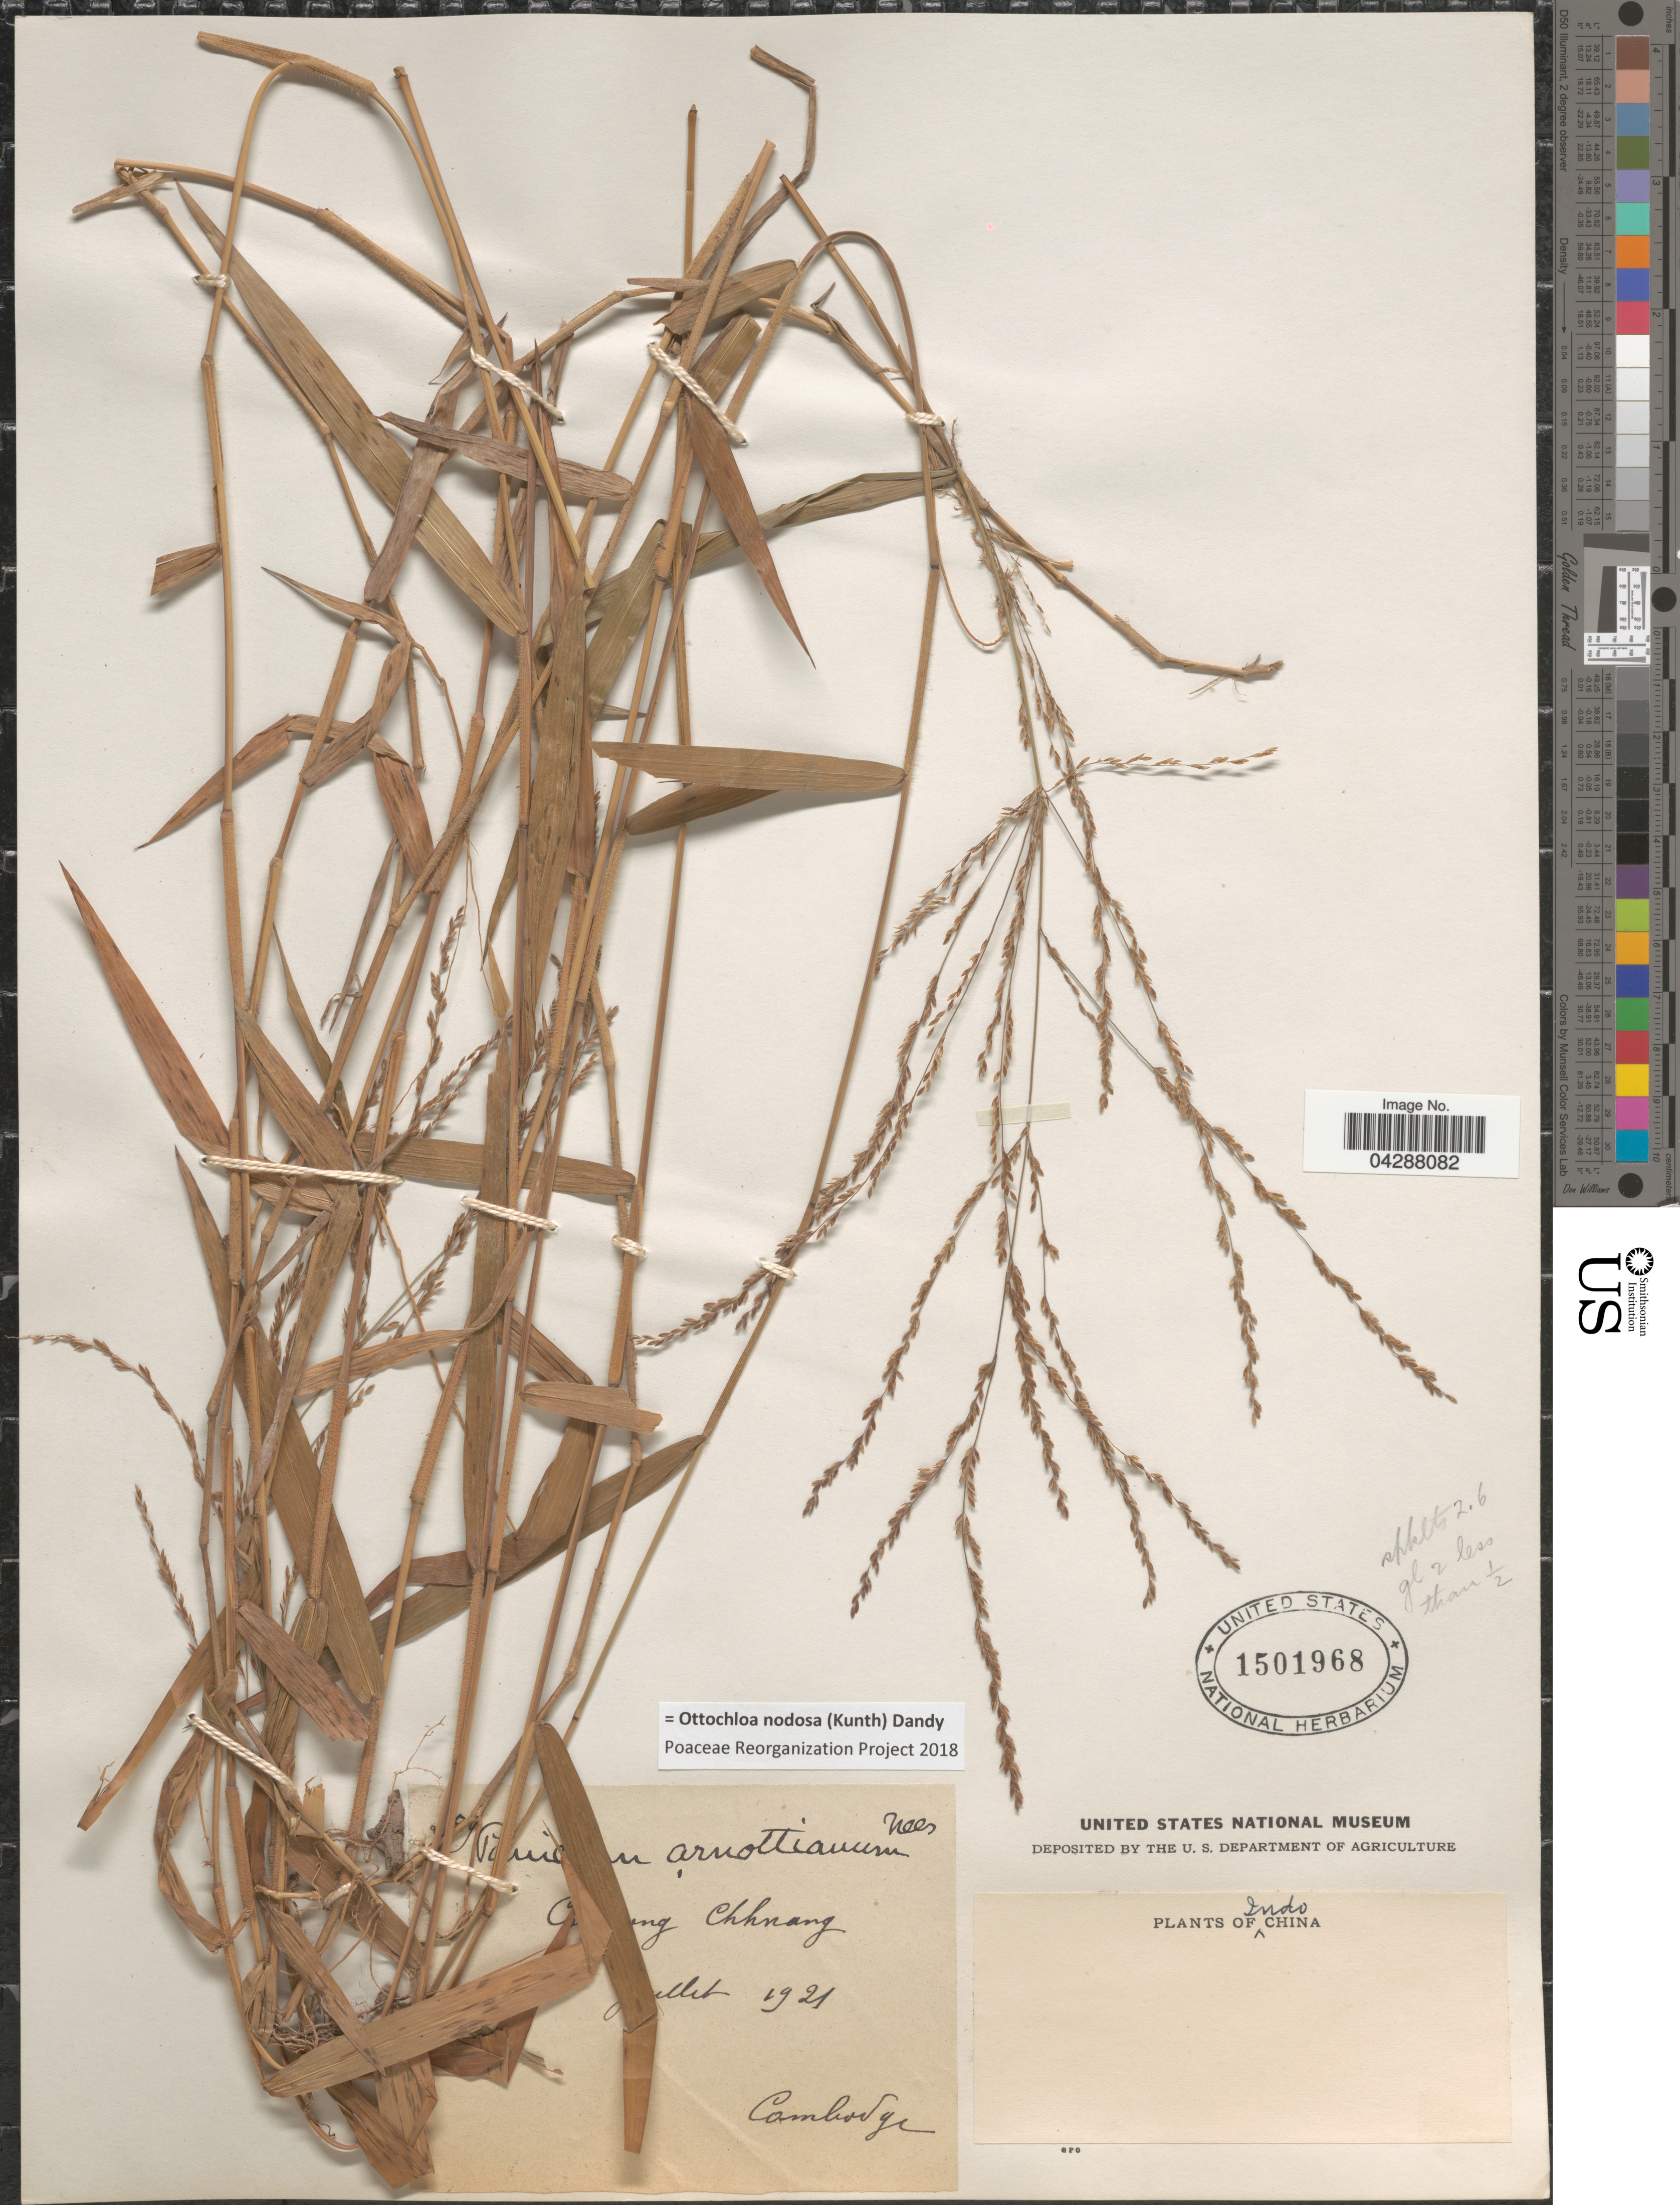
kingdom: Plantae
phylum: Tracheophyta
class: Liliopsida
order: Poales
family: Poaceae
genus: Ottochloa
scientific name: Ottochloa nodosa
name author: (Kunth) Dandy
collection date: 1921-07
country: Cambodia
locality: [illegible text]ng Chhnang. Cambodge. Indo China.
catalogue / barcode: US 1501968